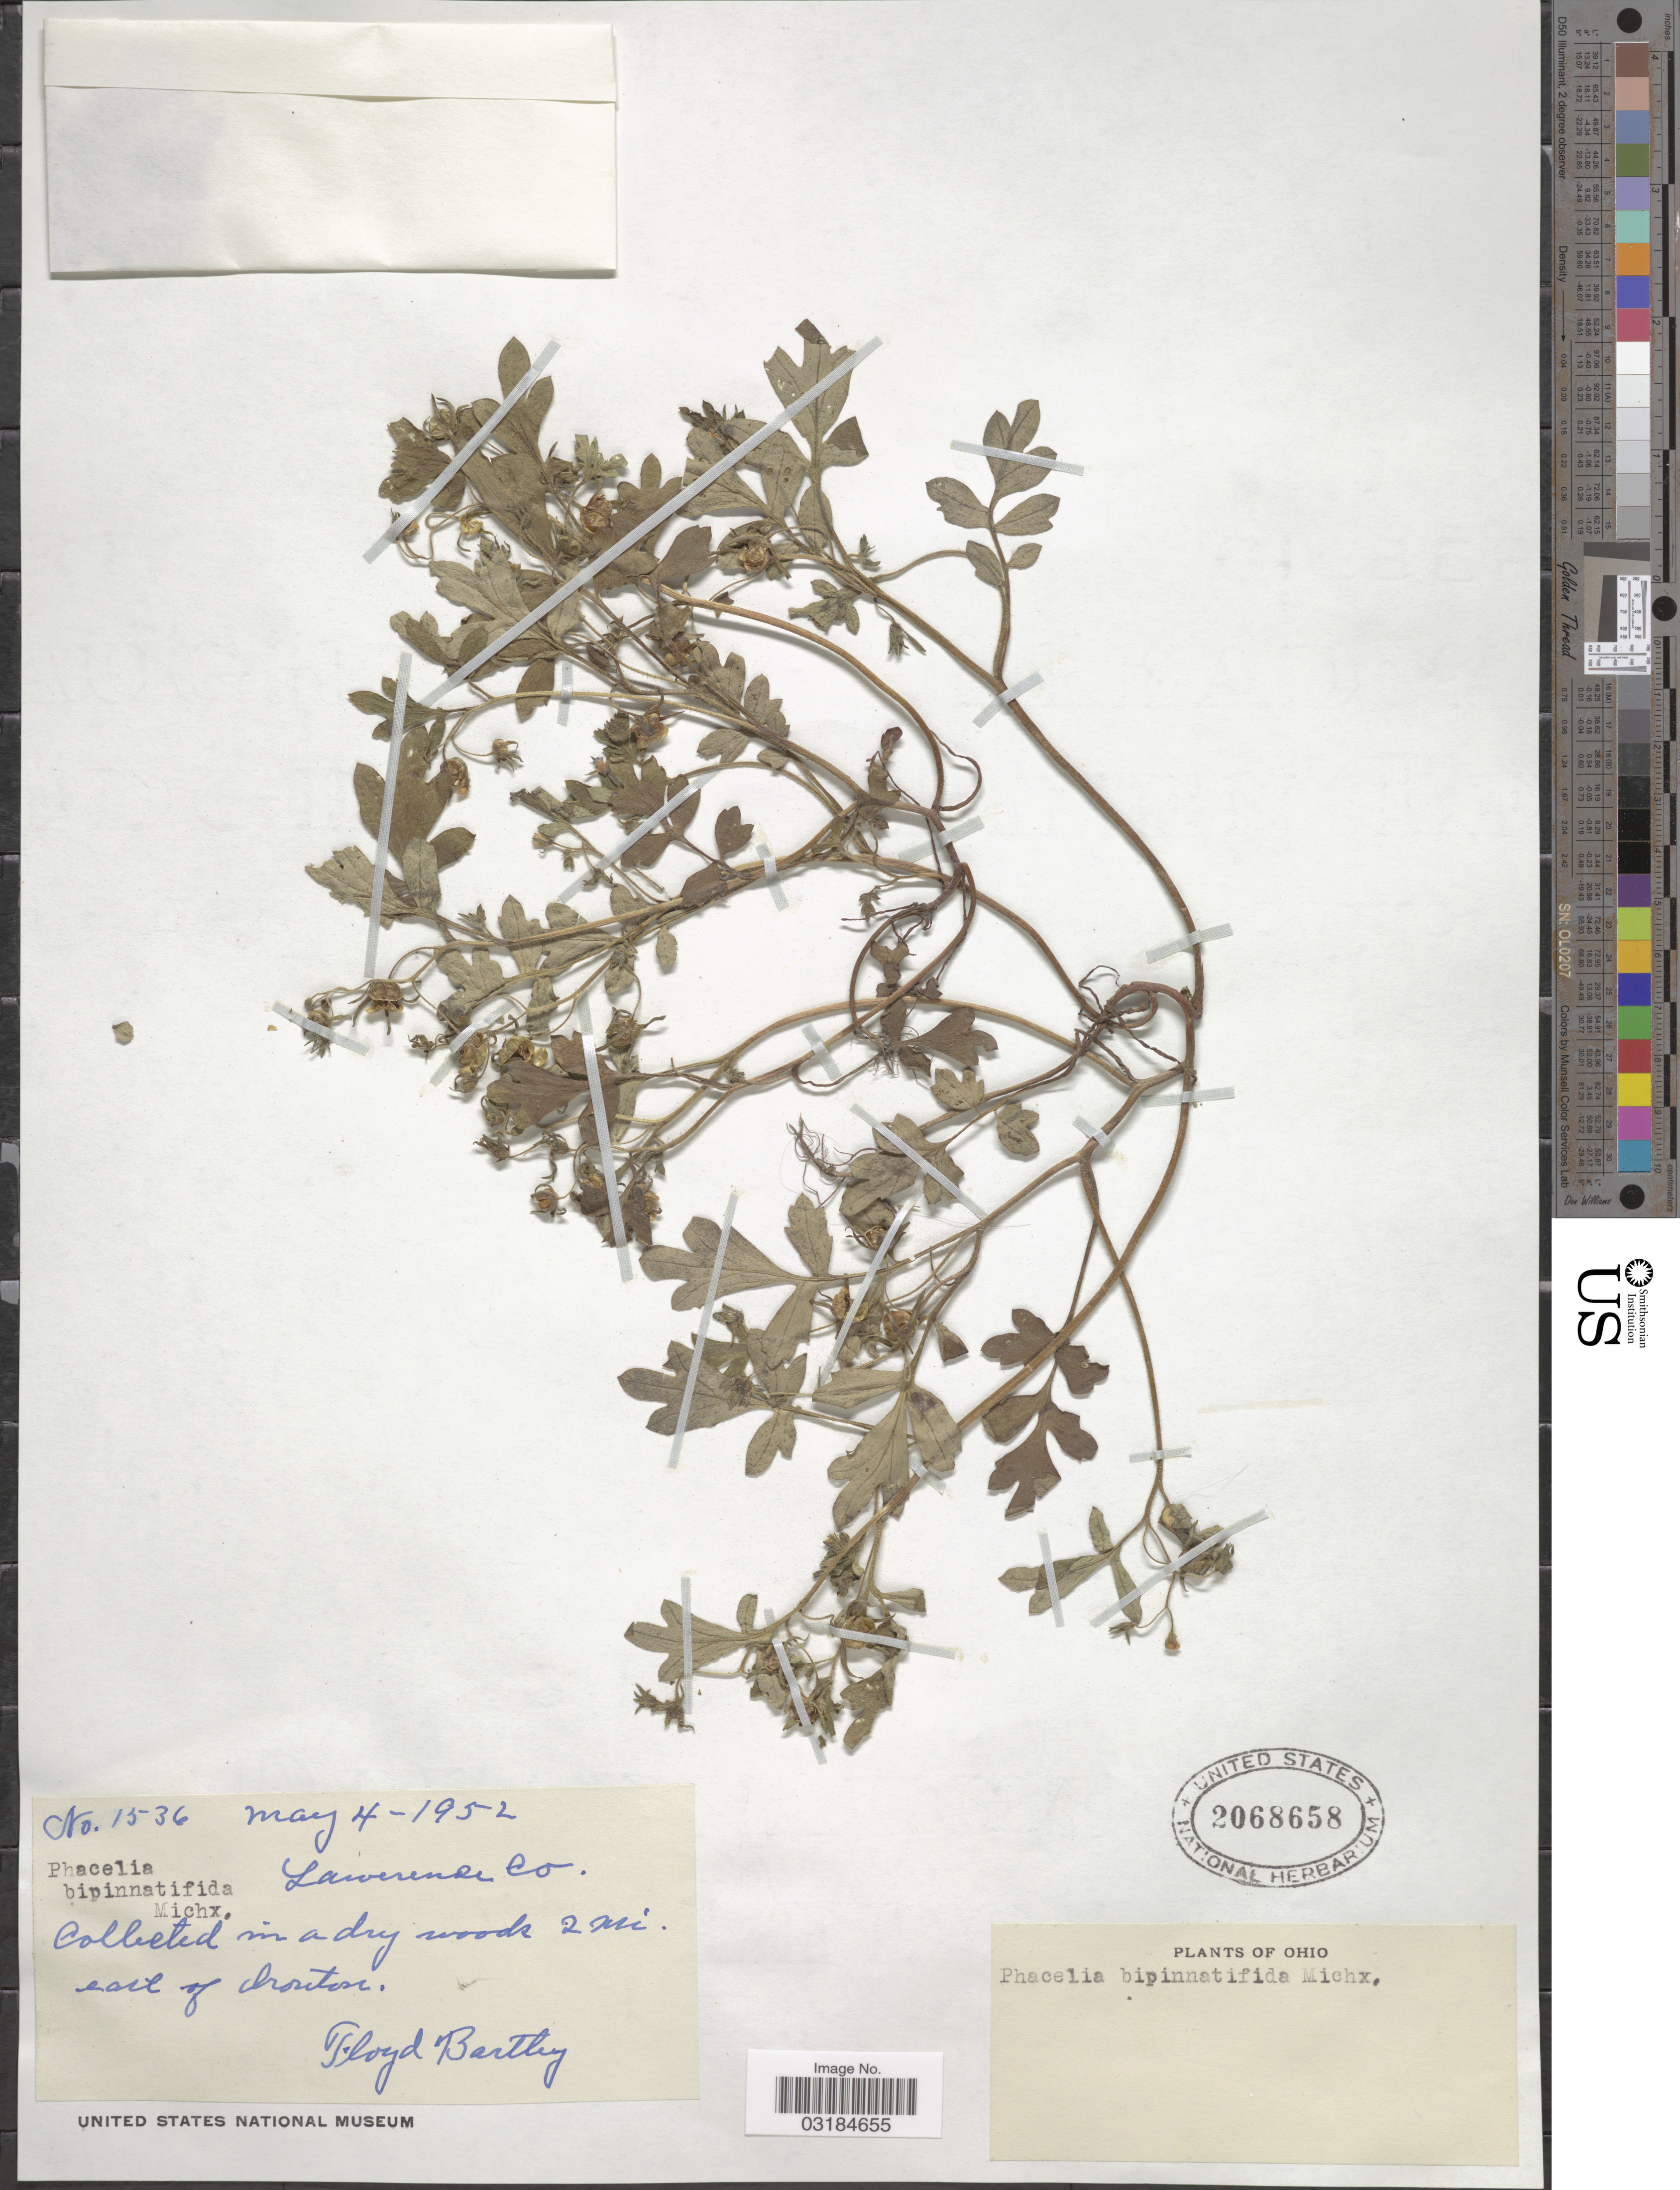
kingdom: Plantae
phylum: Tracheophyta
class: Magnoliopsida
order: Boraginales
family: Hydrophyllaceae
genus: Phacelia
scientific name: Phacelia bipinnatifida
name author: (Atwood) Michx.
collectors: F. Bartley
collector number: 1536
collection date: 1952-05-04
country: United States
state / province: Ohio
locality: Lawrence Co. In a dry woods 2 mi. east of Ironton.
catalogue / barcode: US 2068658